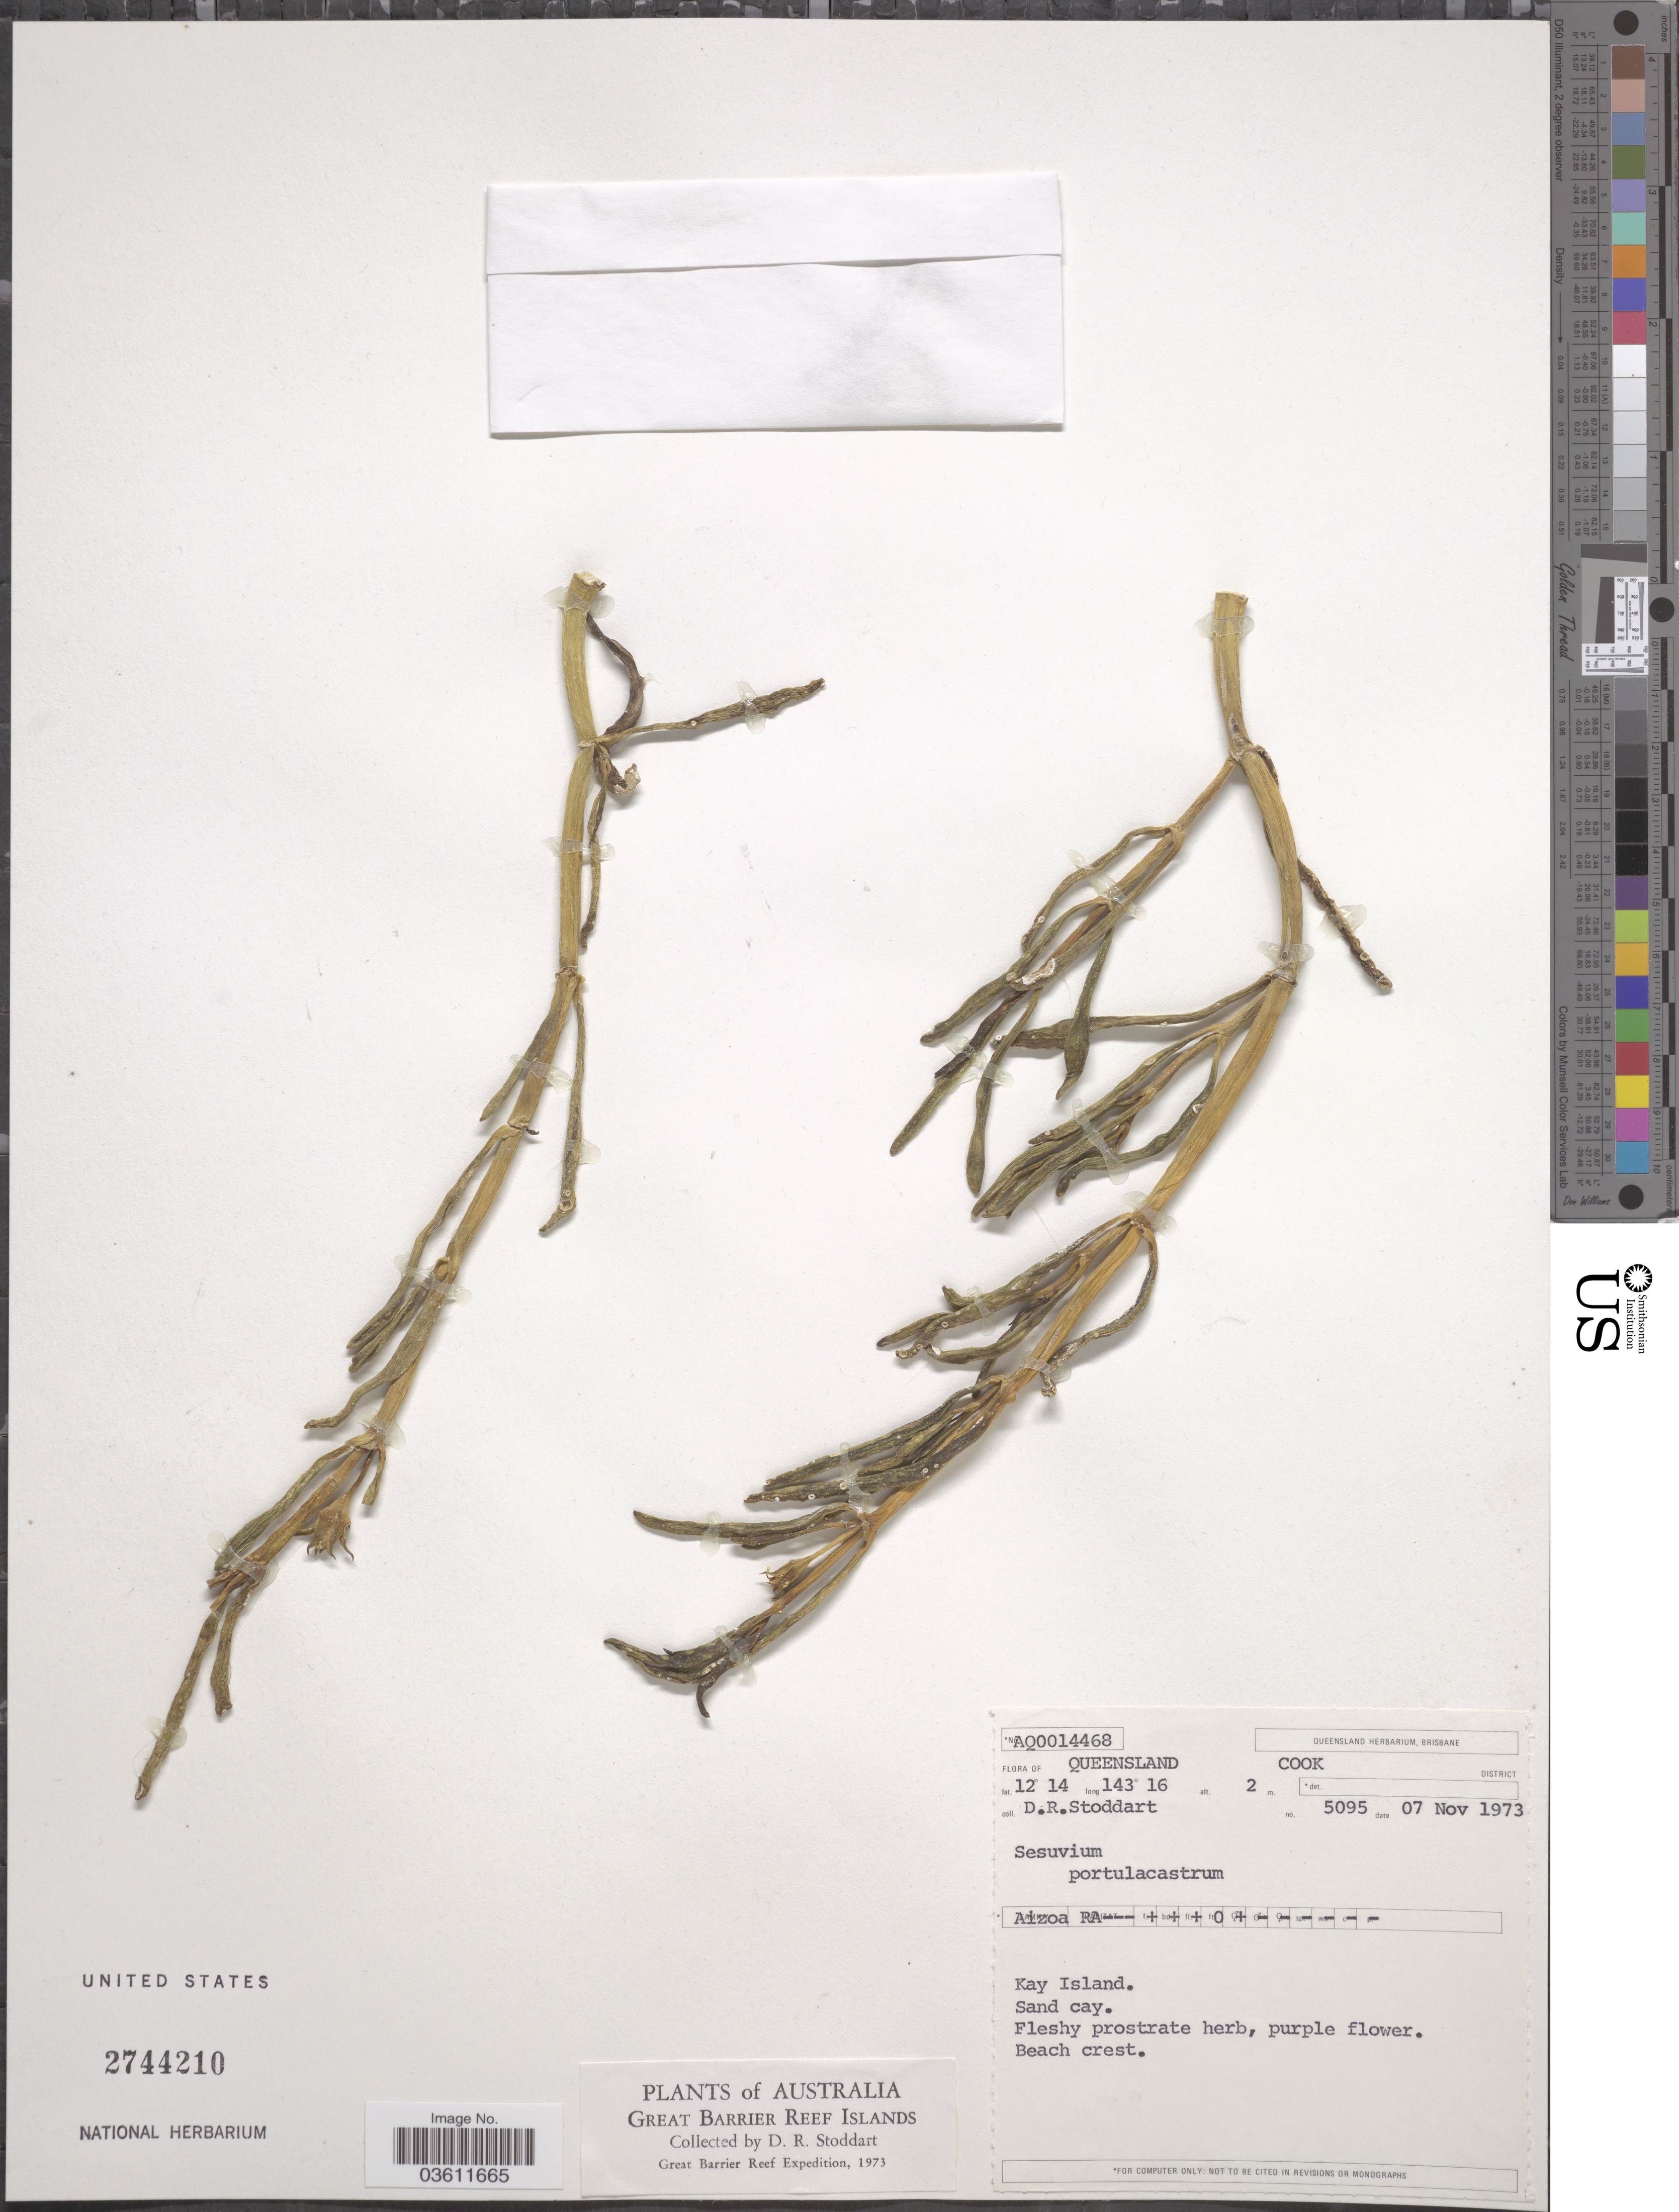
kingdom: Plantae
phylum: Tracheophyta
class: Magnoliopsida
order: Caryophyllales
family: Aizoaceae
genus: Sesuvium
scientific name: Sesuvium portulacastrum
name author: (L.) L.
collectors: D. R. Stoddart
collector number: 5095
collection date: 1973-11-07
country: Australia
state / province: Queensland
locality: Cook District. Kay Island. Sand cay. Great Barrier Reef Islands.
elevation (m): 2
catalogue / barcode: US 2744210